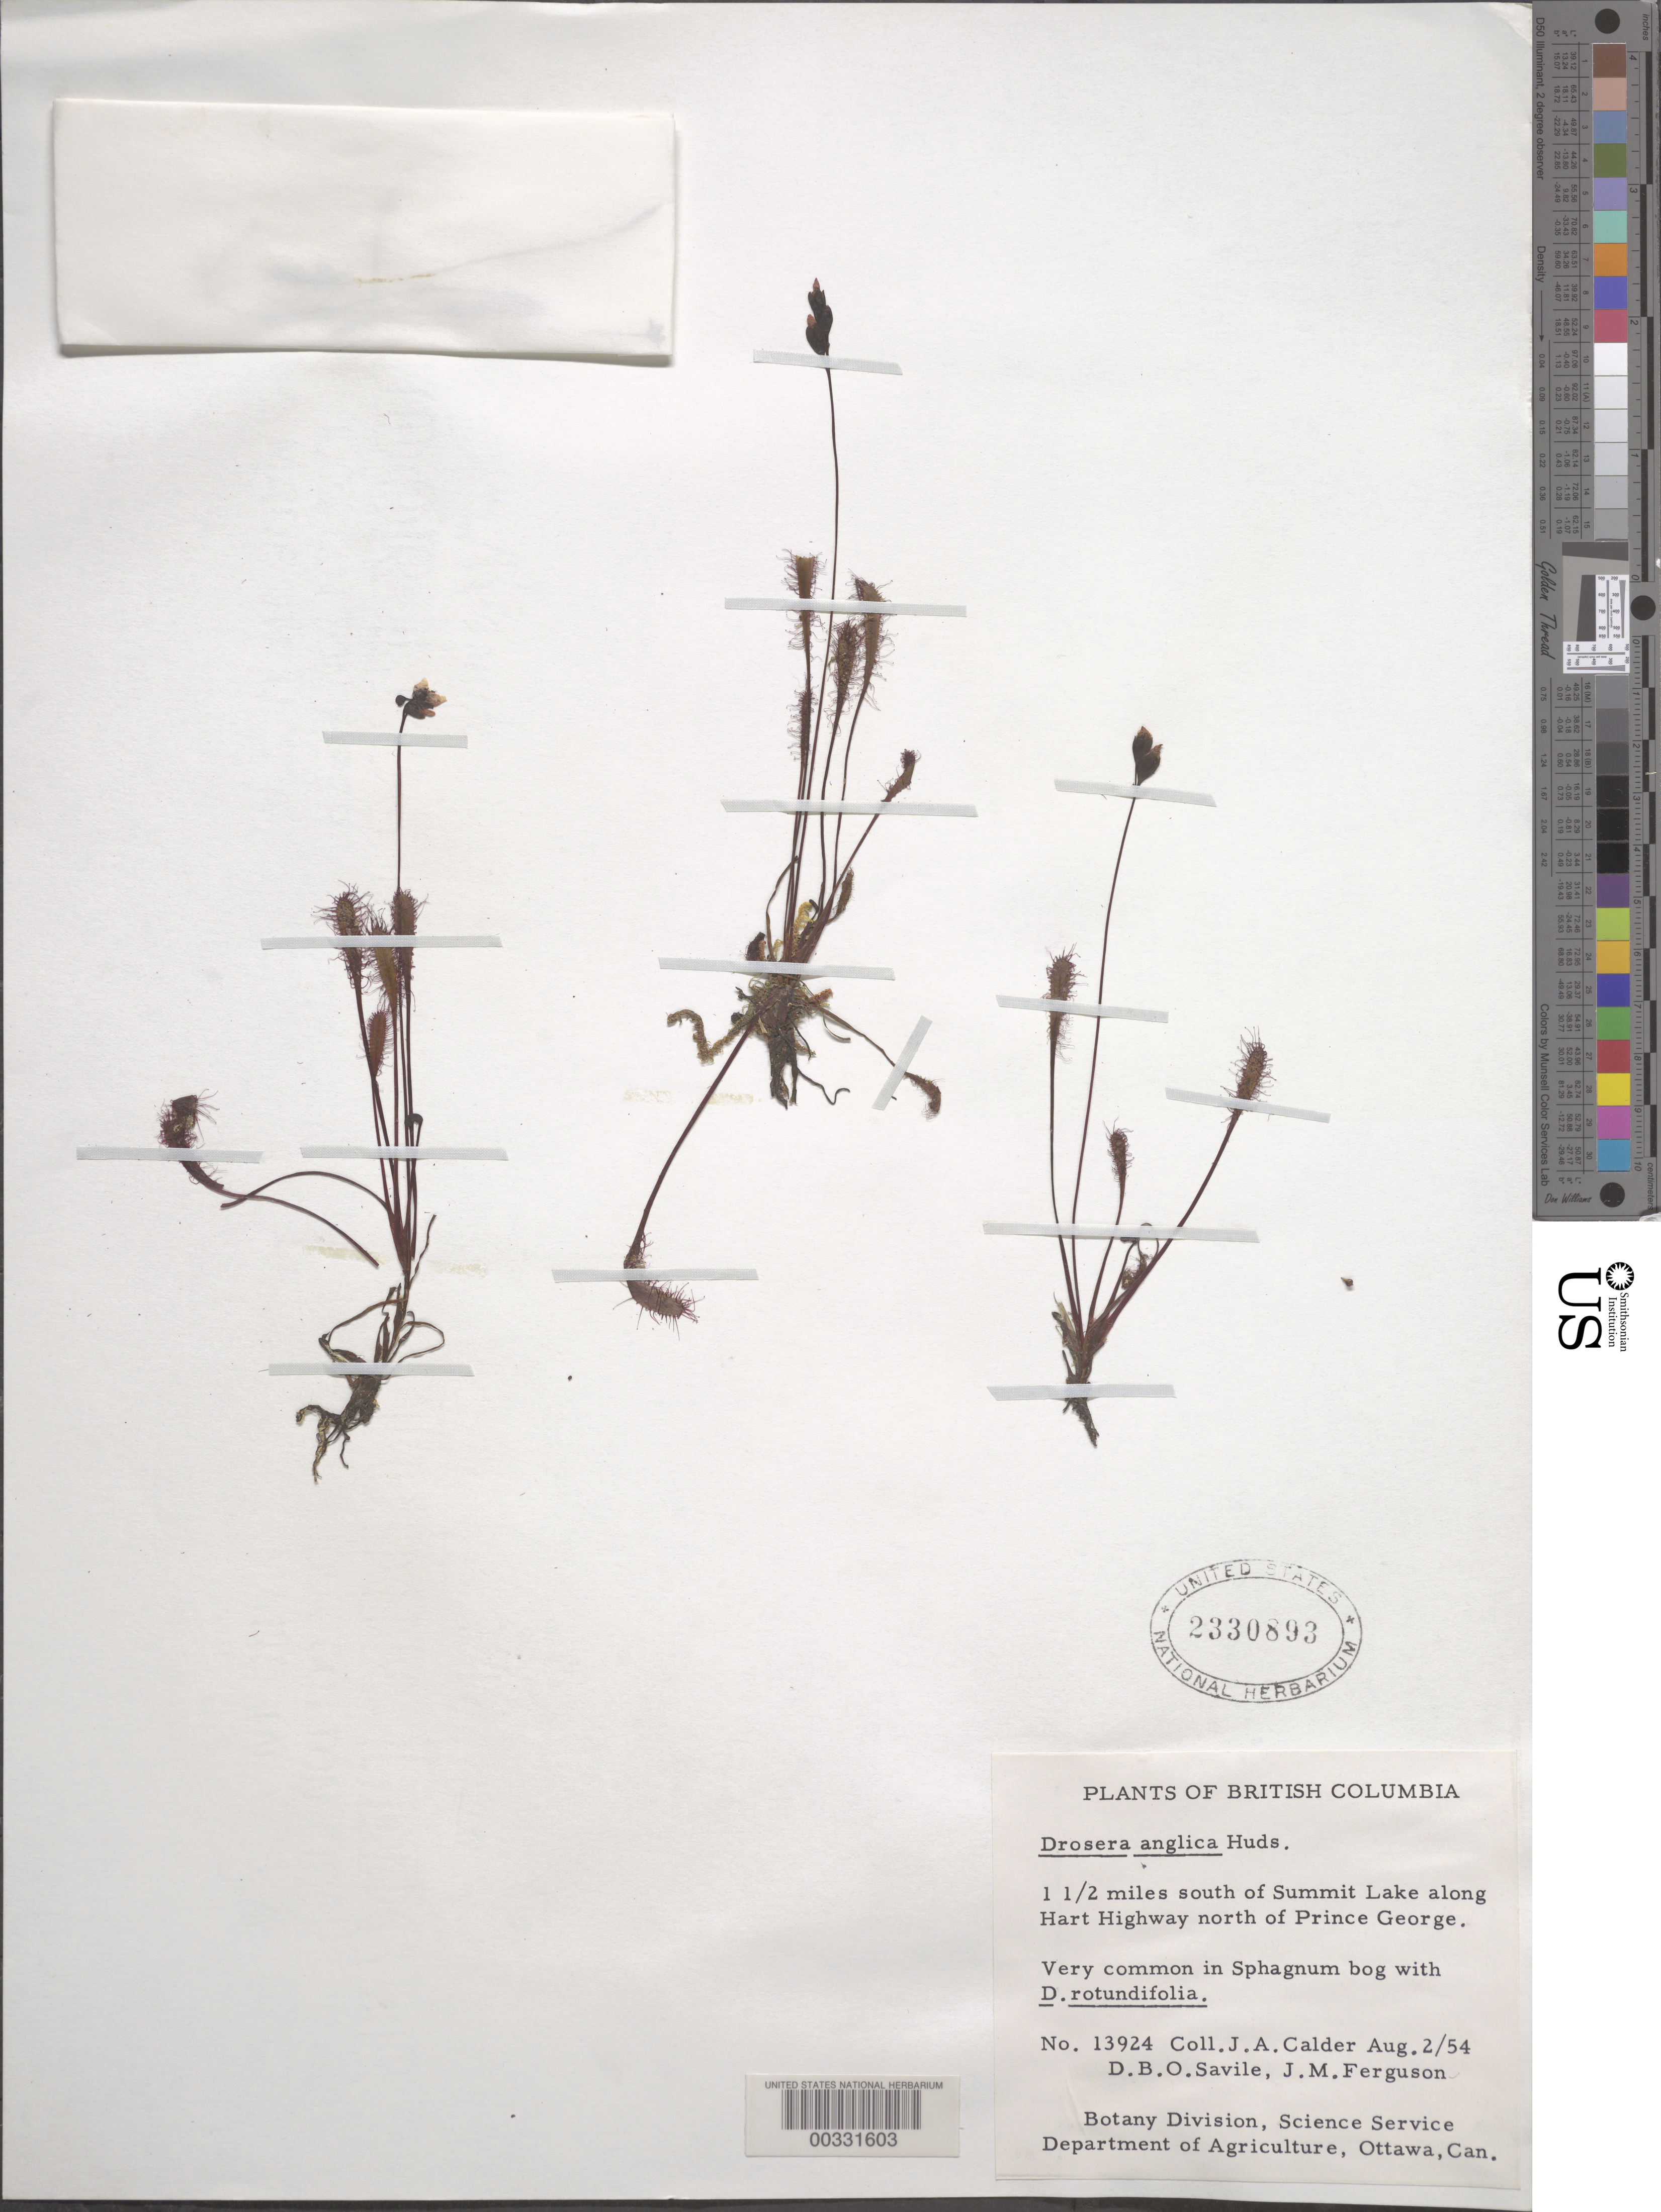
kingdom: Plantae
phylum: Tracheophyta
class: Magnoliopsida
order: Caryophyllales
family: Droseraceae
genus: Drosera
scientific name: Drosera anglica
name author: Huds.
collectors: J. A. Calder, D. Savile & J. M. Ferguson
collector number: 13924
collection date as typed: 02 Aug 1954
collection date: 1954-08-02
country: Canada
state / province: British Columbia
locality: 1 1/2 miles south of summit lake along hart highway north of prince george.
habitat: Very common in sphagnum bog.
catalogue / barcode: US 2330893